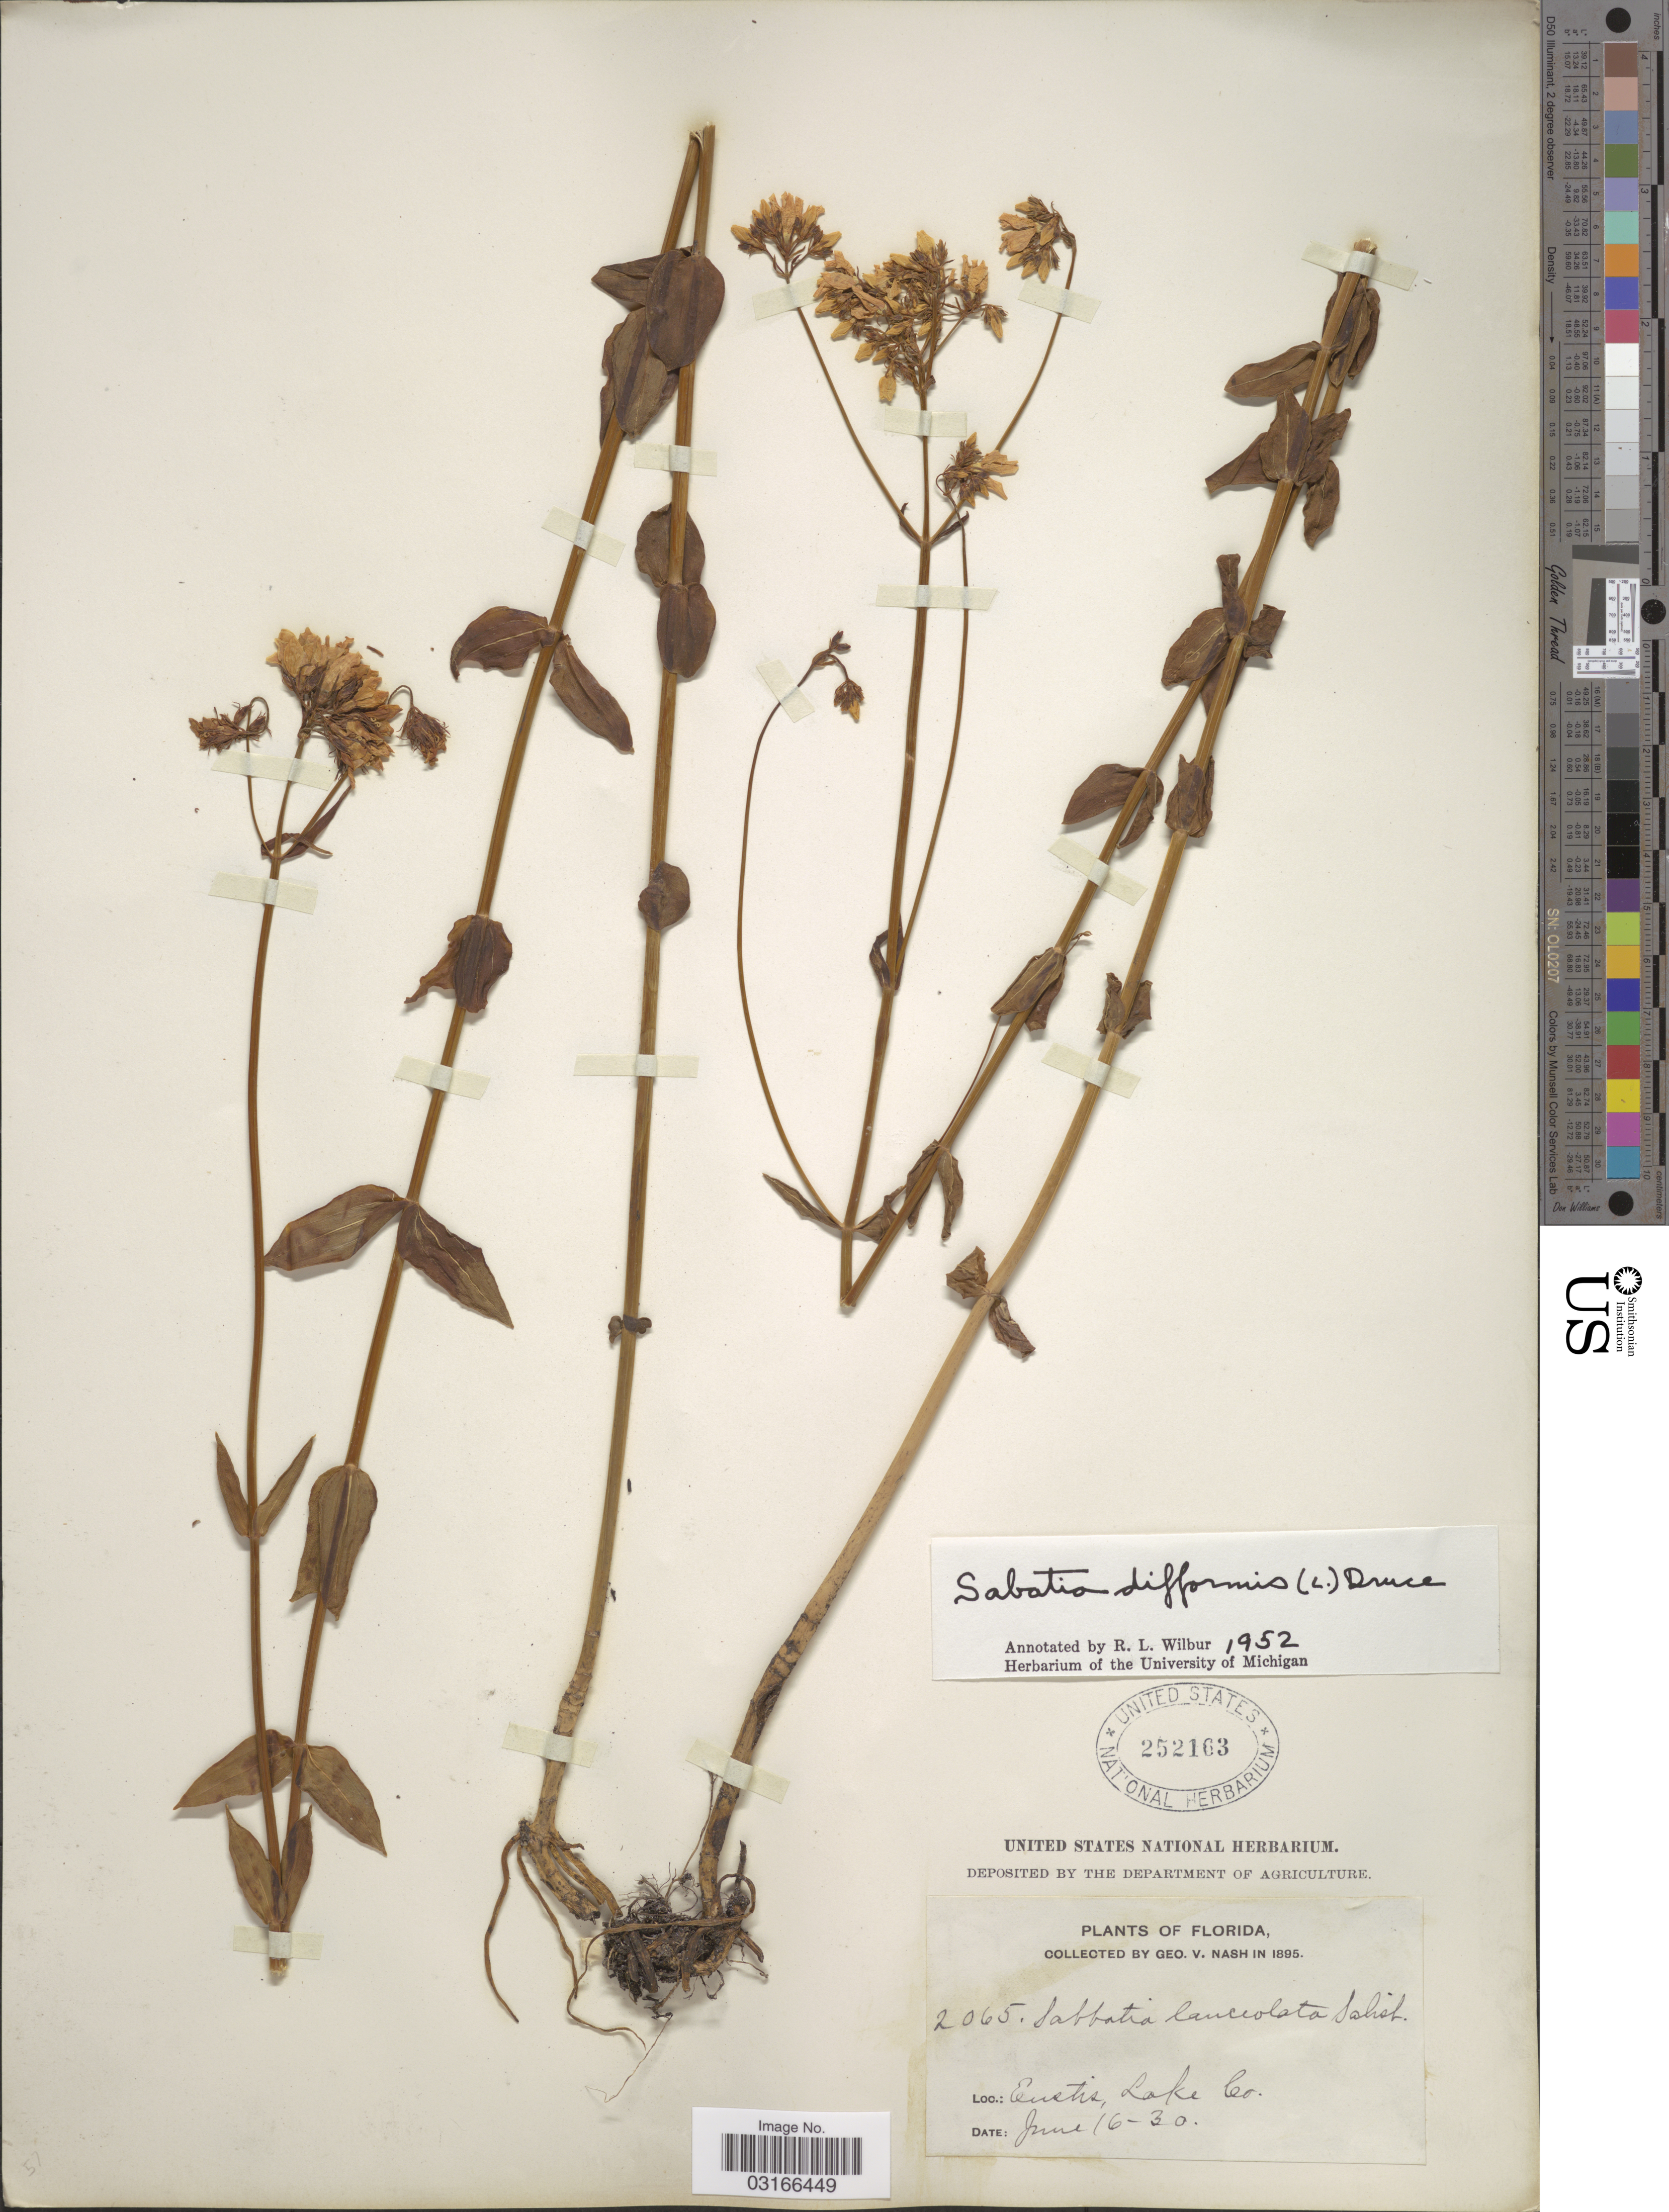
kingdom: Plantae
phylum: Tracheophyta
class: Magnoliopsida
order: Gentianales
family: Gentianaceae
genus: Sabatia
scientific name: Sabatia difformis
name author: (L.) Druce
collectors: G. V. Nash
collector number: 2065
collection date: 1895-06-16/1895-06-30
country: United States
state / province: Florida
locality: Eustis, Lake Co.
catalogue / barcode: US 252163